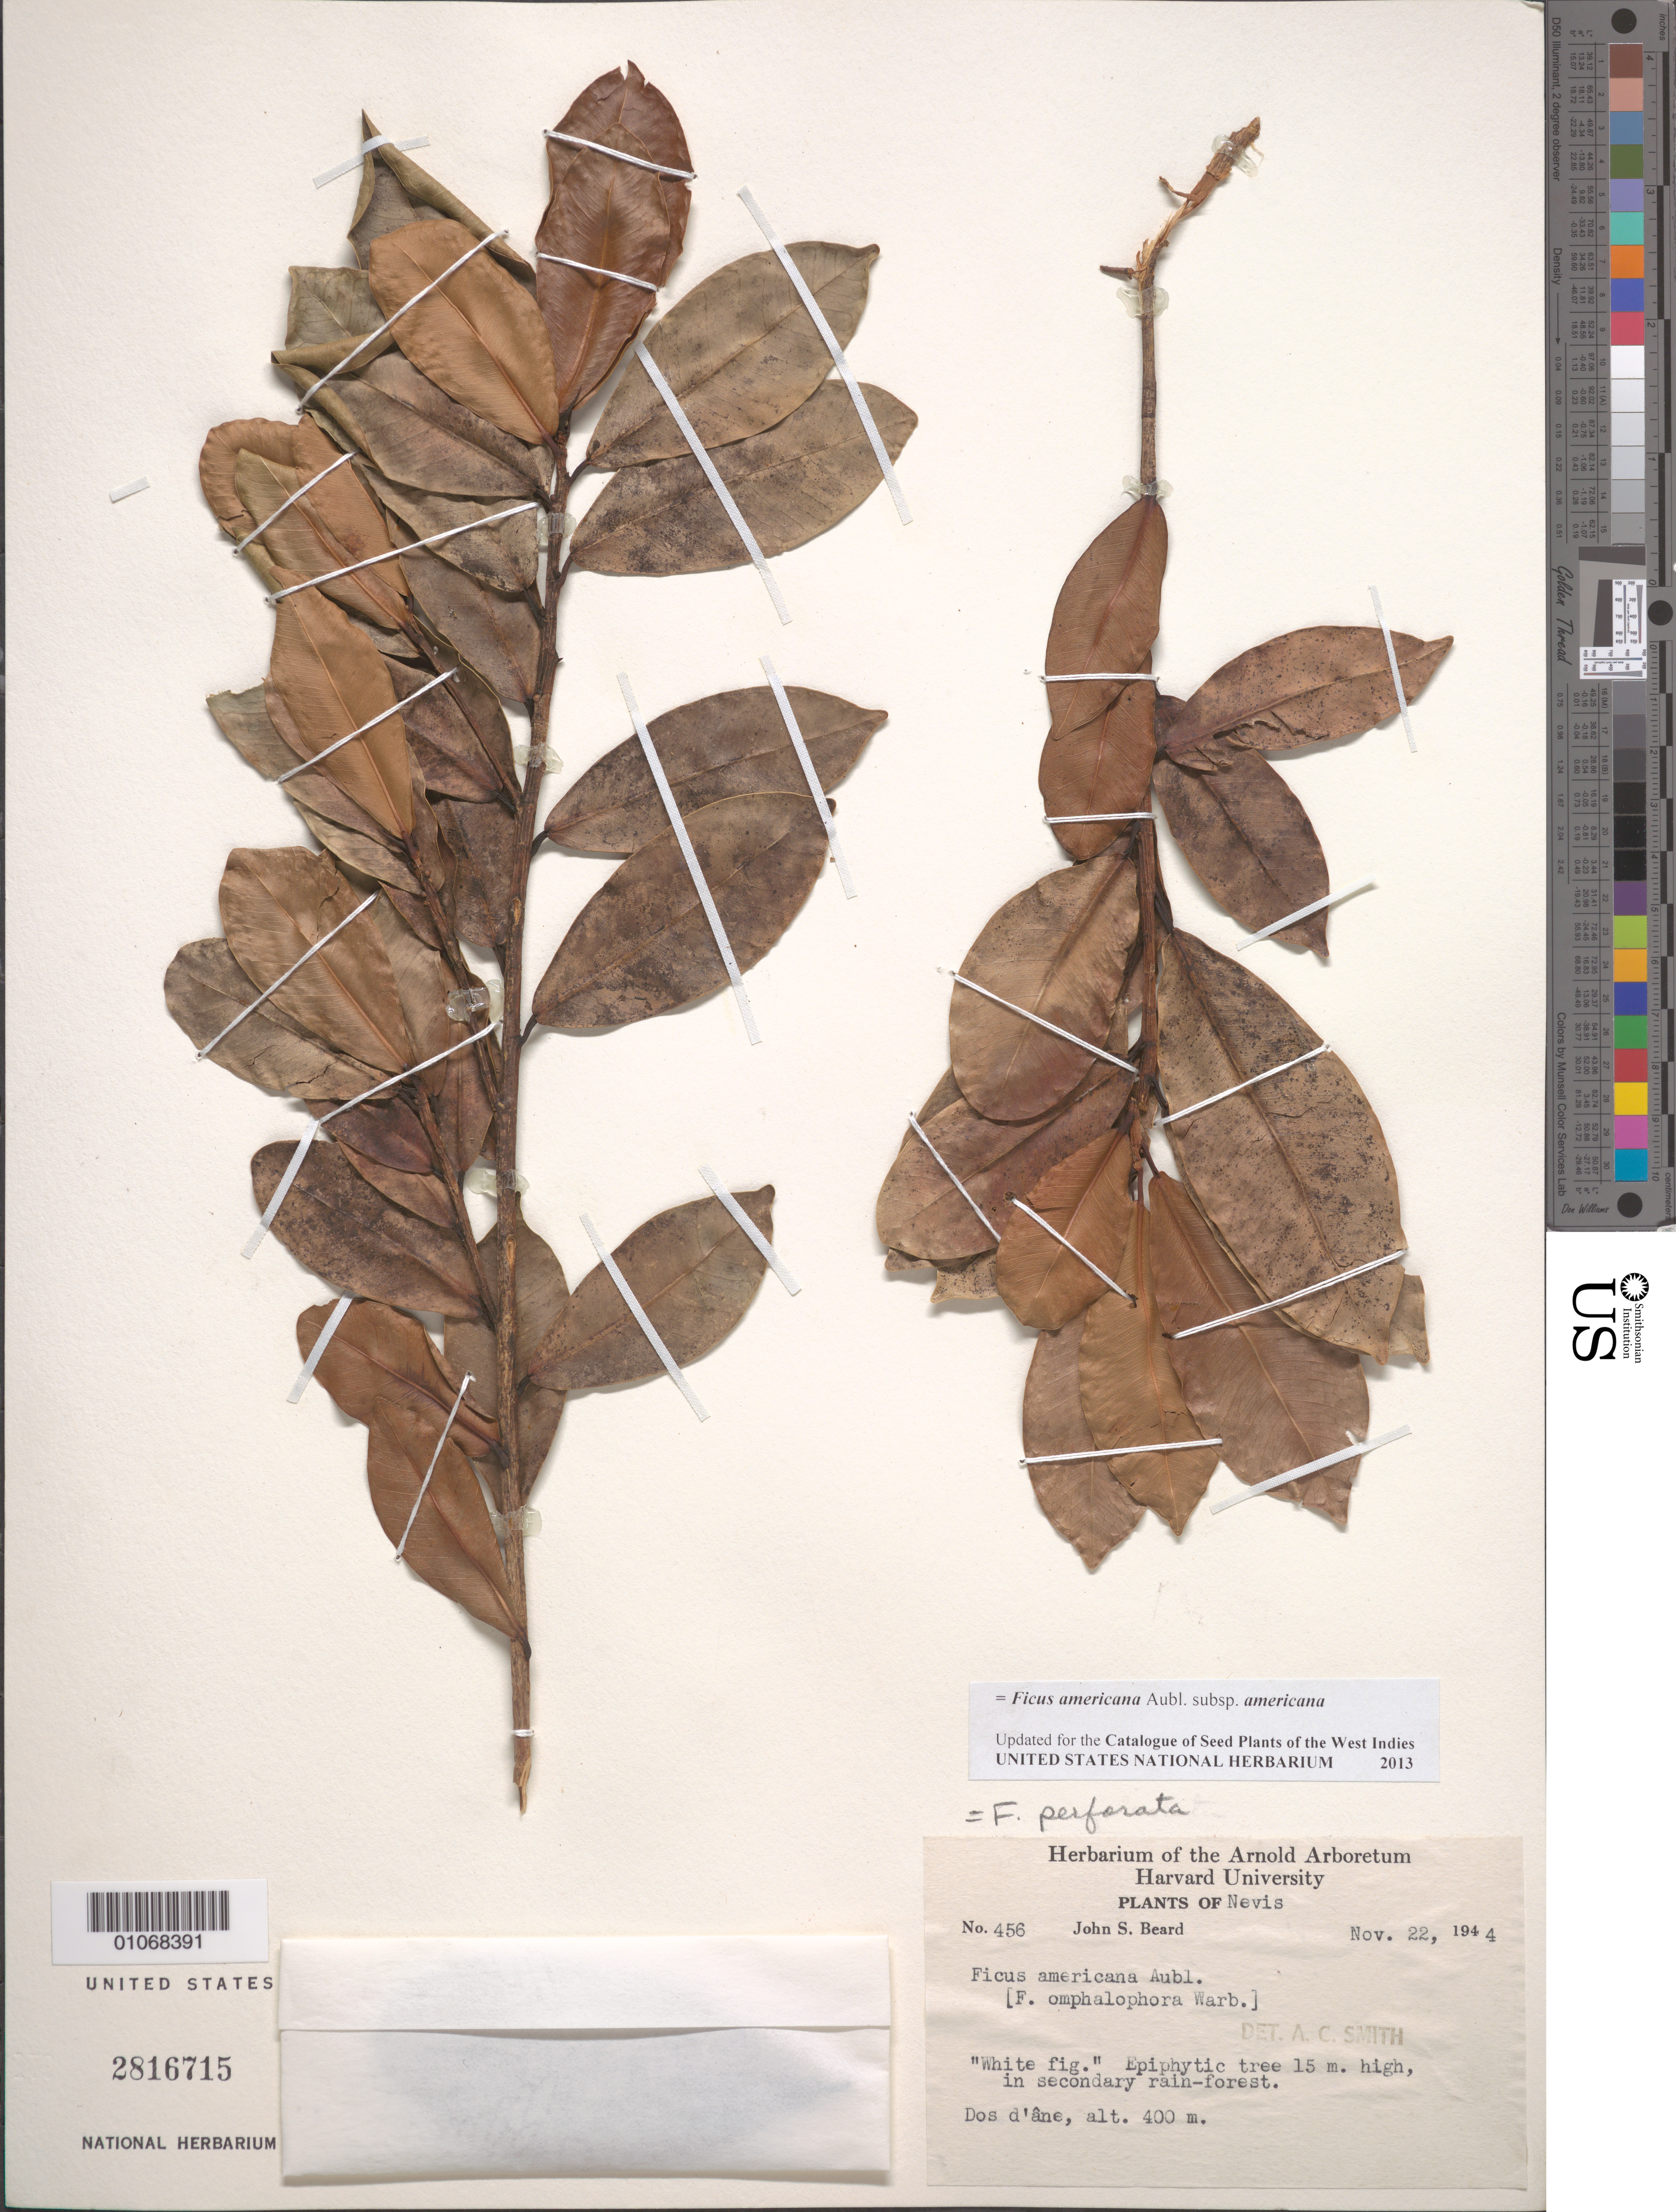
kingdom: Plantae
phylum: Tracheophyta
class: Magnoliopsida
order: Rosales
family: Moraceae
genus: Ficus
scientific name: Ficus perforata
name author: L.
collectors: J. Beard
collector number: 456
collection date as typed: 22 Nov 1944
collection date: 1944-11-22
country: St. Christopher-Nevis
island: Nevis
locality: In secondary rain-forest.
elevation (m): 400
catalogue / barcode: US 2816715